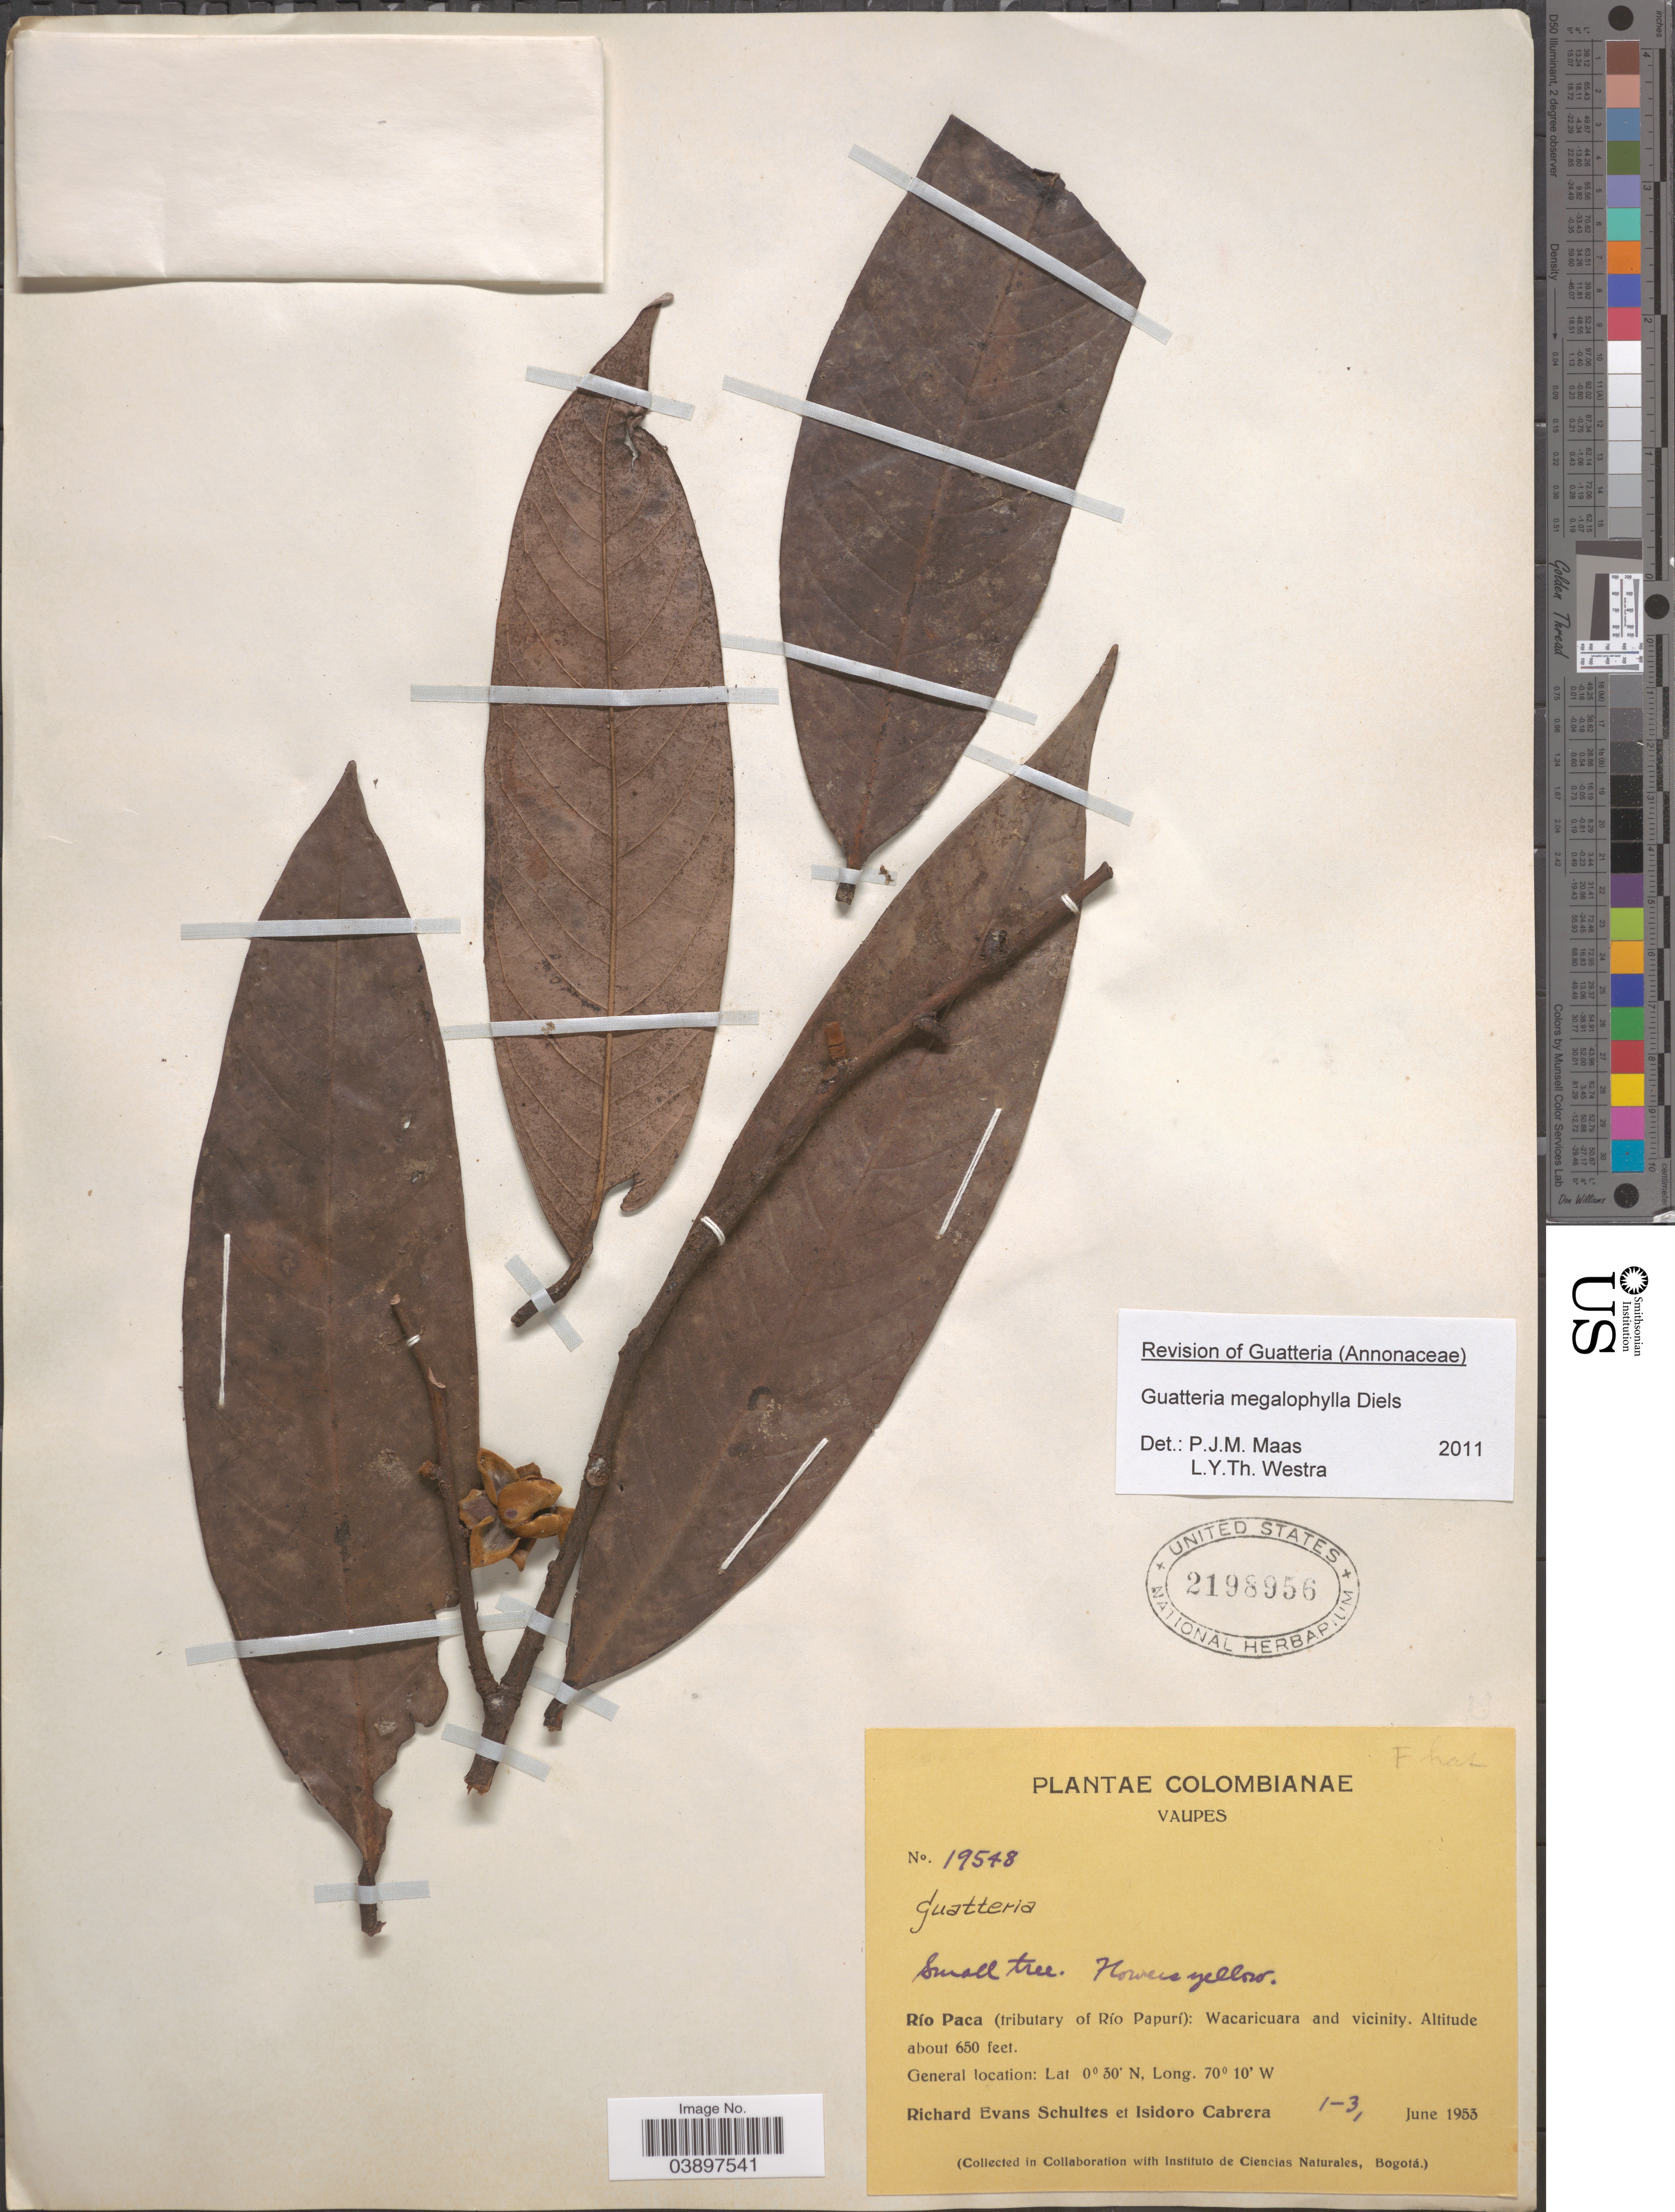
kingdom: Plantae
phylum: Tracheophyta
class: Magnoliopsida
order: Magnoliales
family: Annonaceae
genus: Guatteria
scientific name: Guatteria megalophylla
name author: Diels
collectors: R. E. Schultes & I. Cabrera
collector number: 19548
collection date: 1953-06-01/1953-06-03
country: Colombia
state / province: Vaupés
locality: Río Paca (tributary of Río Papurí): Wacaricuara and vicinity.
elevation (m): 198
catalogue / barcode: US 2198956